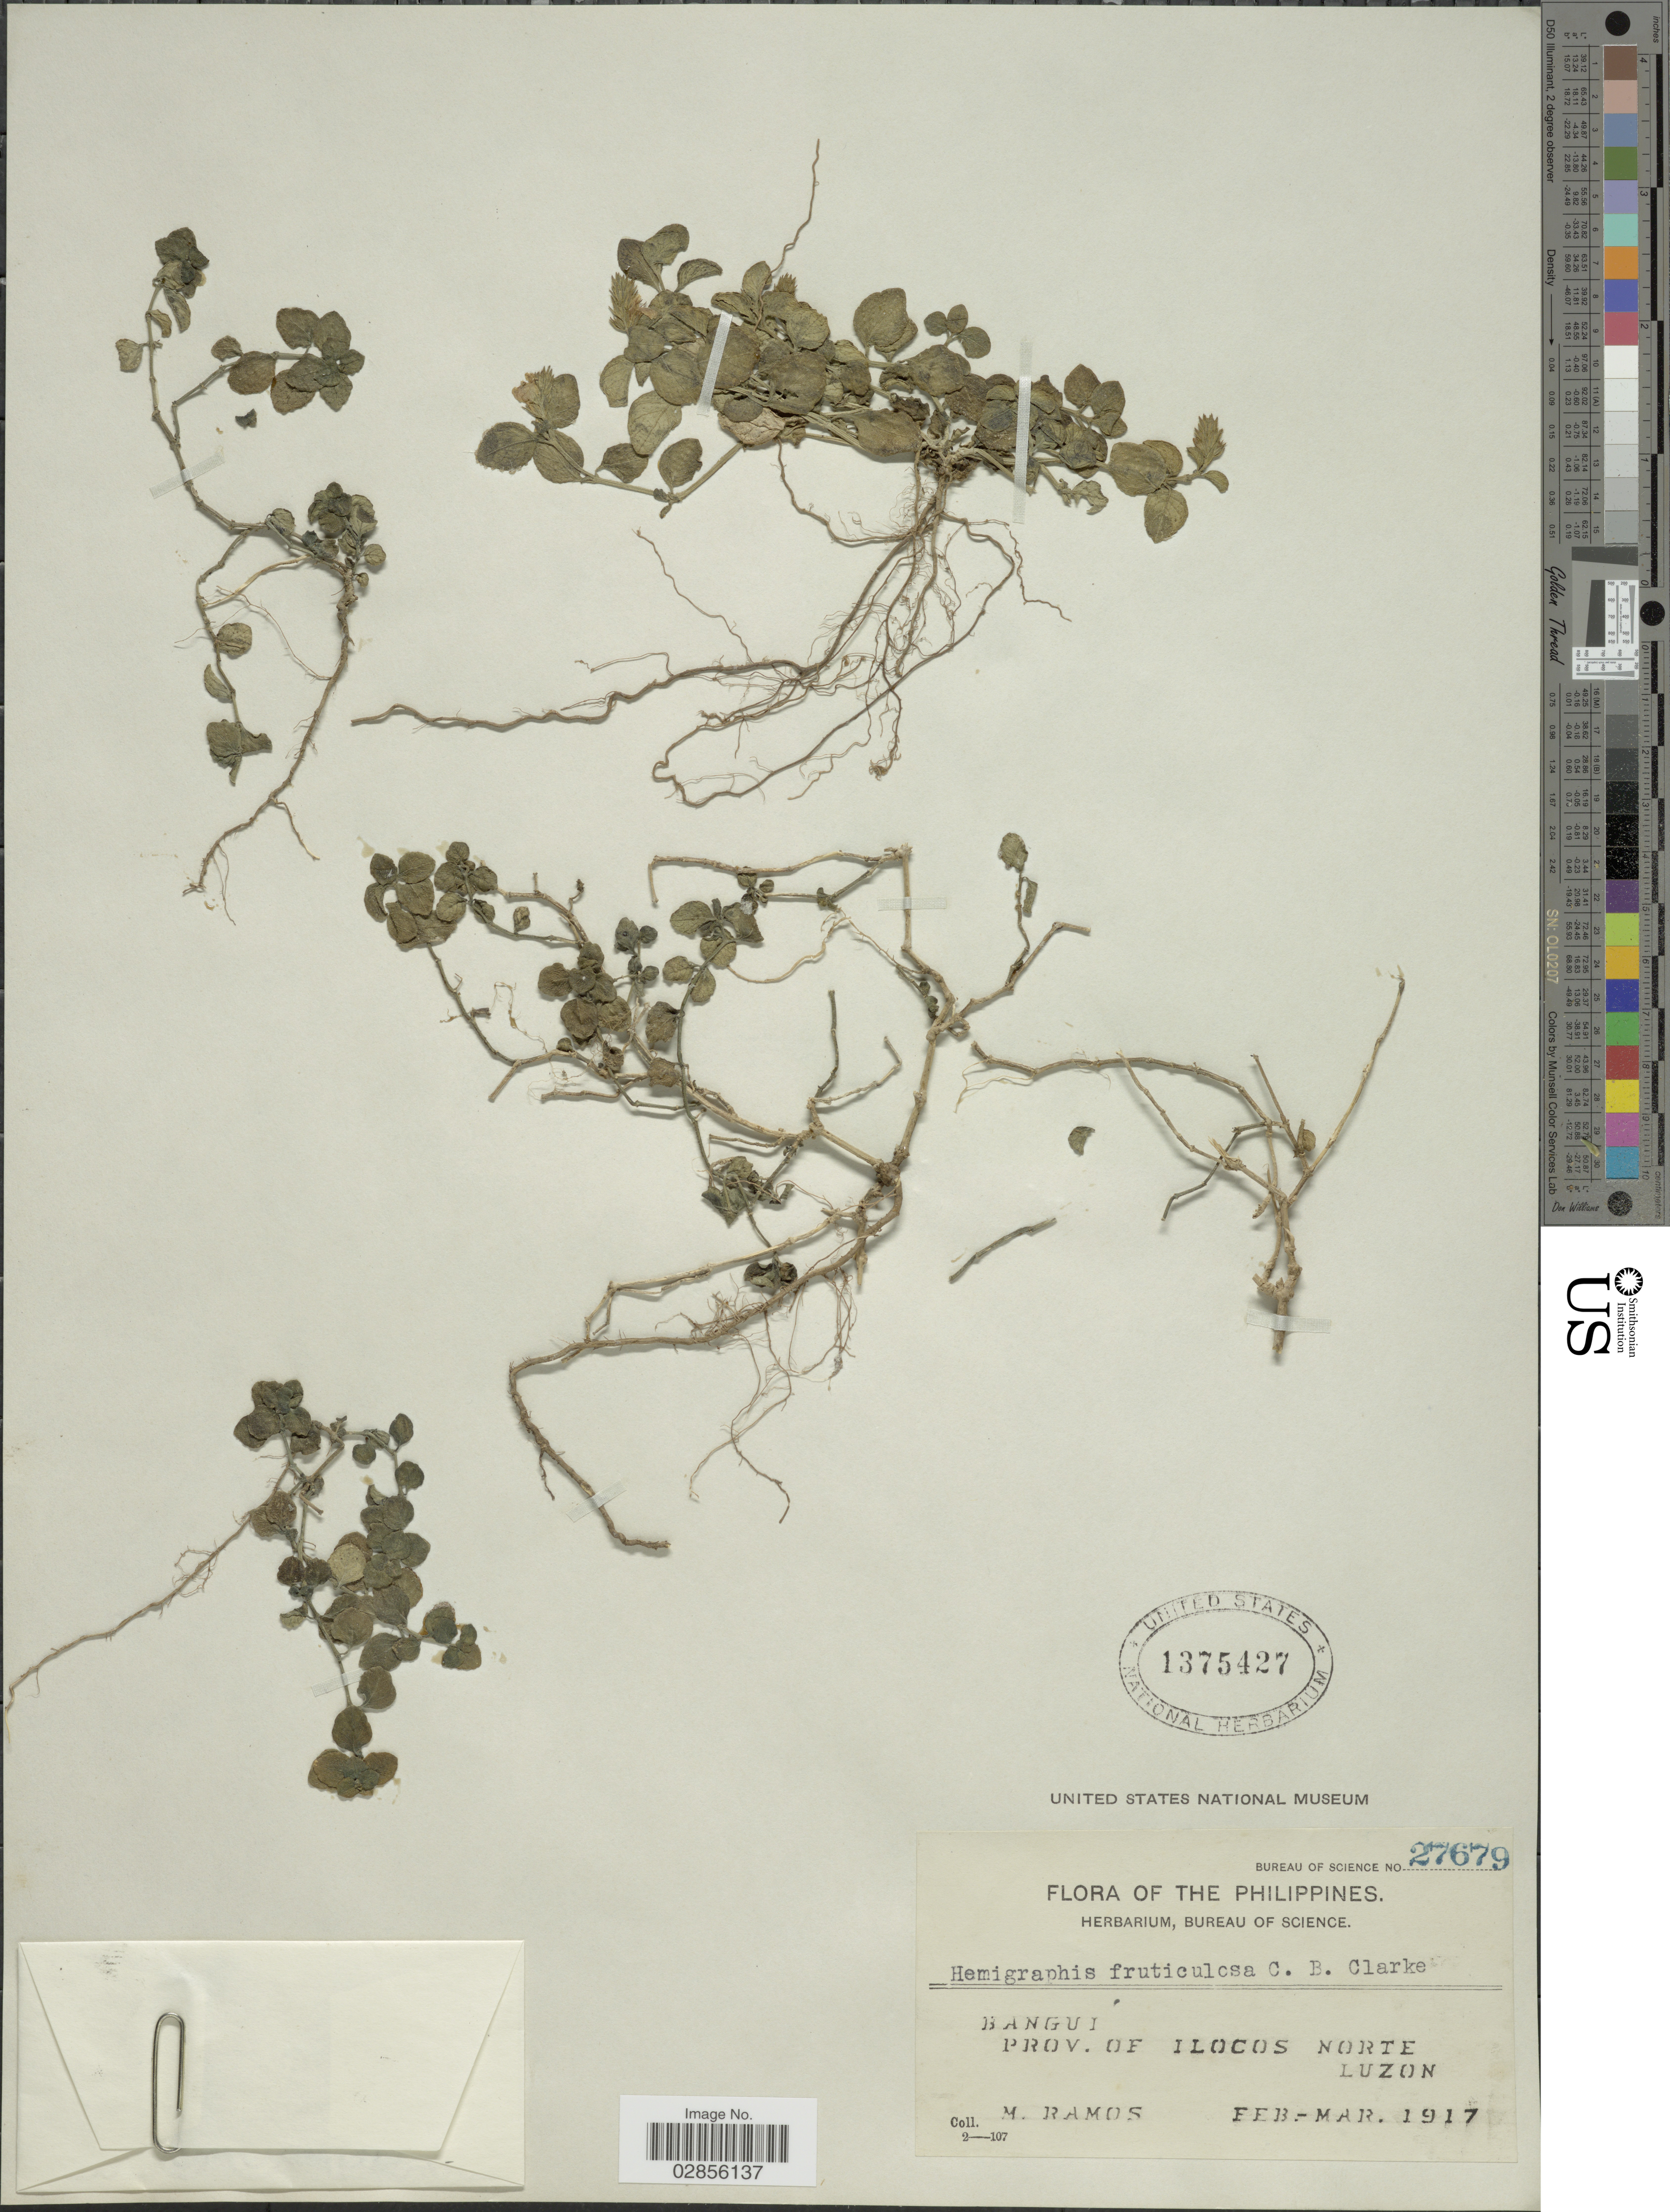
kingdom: Plantae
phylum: Tracheophyta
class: Magnoliopsida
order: Lamiales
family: Acanthaceae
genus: Hemigraphis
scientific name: Hemigraphis fruticulosa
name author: C.B. Clarke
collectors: M. Ramos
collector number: Bureau of Science 27679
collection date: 1917-02/1917-03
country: Philippines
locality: Bangui. Prov. of Ilocos Norte Luzon.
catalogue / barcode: US 1375427